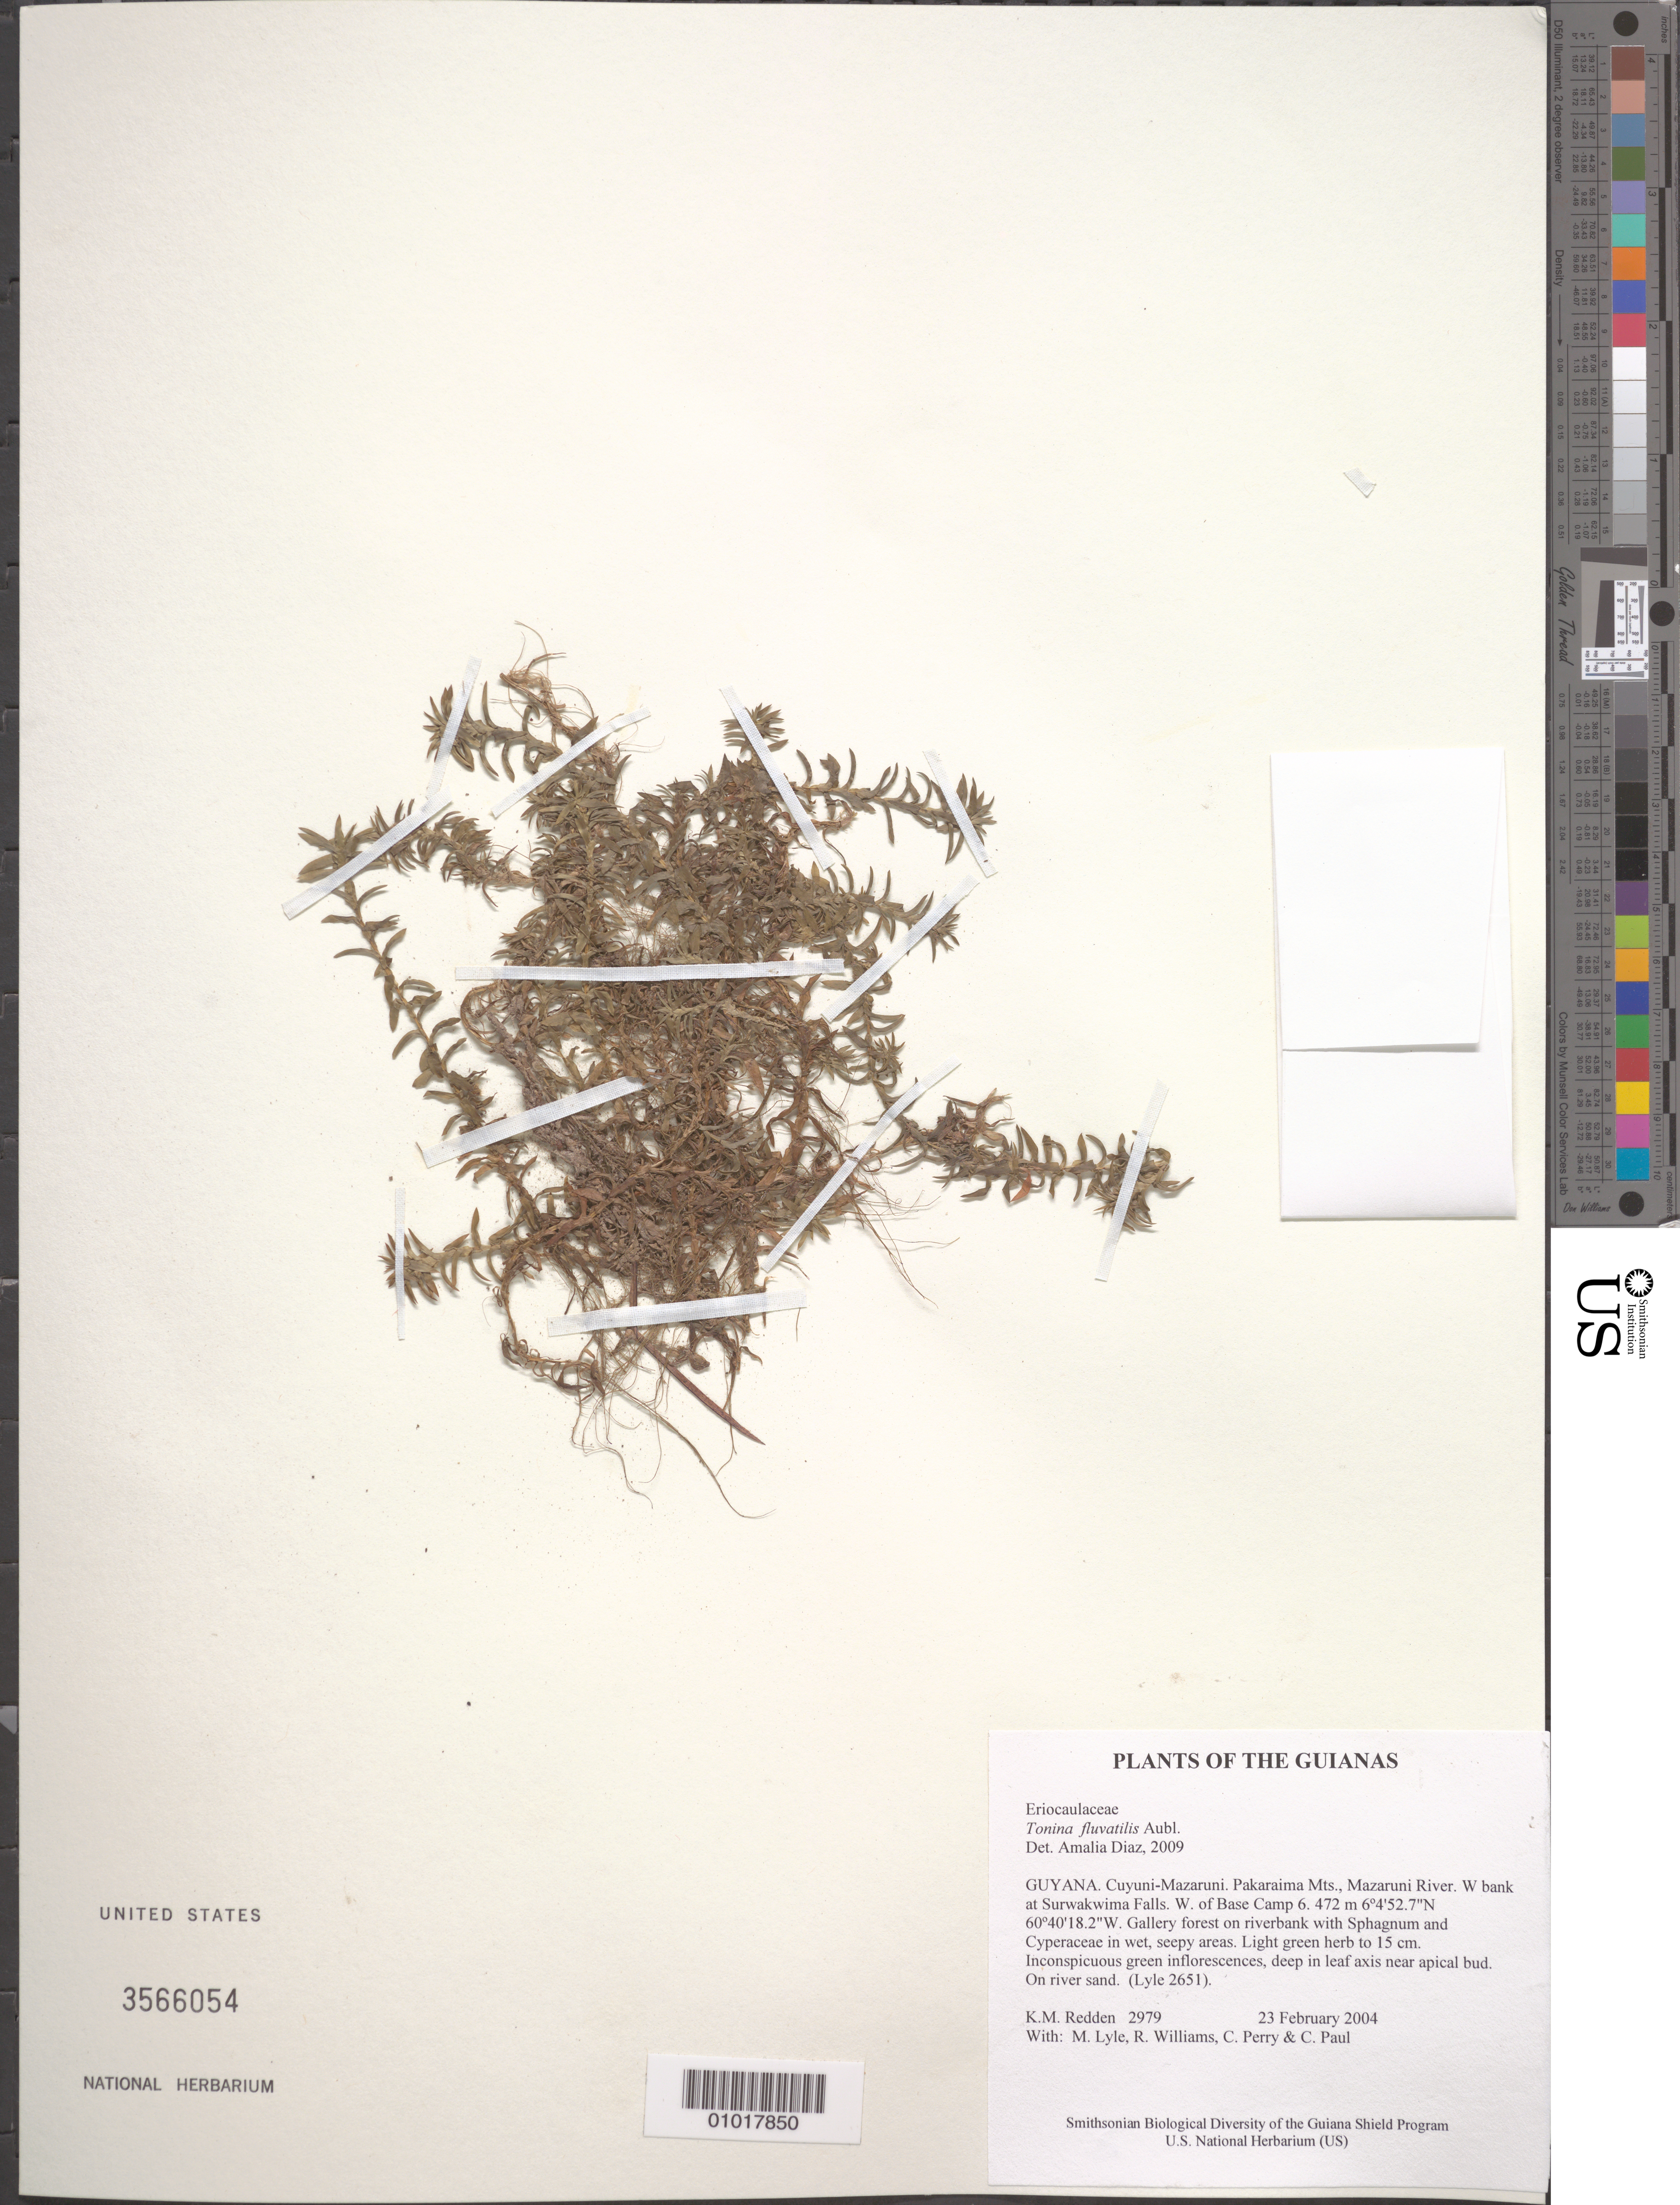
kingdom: Plantae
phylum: Tracheophyta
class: Liliopsida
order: Poales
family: Eriocaulaceae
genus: Tonina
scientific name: Tonina fluviatilis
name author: Aubl.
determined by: Hensold, N.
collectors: K. M. Redden, M. Lyle, R. Williams, C. Perry & C. Paul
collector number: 2979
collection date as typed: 23 February 2004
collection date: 2004-02-23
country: Guyana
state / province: Cuyuni-Mazaruni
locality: Pakaraima Mts., Mazaruni River. W bank at Surwakwima Falls. W. of Base Camp 6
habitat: Gallery forest on riverbank with Sphagnum and Cyperaceae in wet, seepy areas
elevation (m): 472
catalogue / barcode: US 3566054